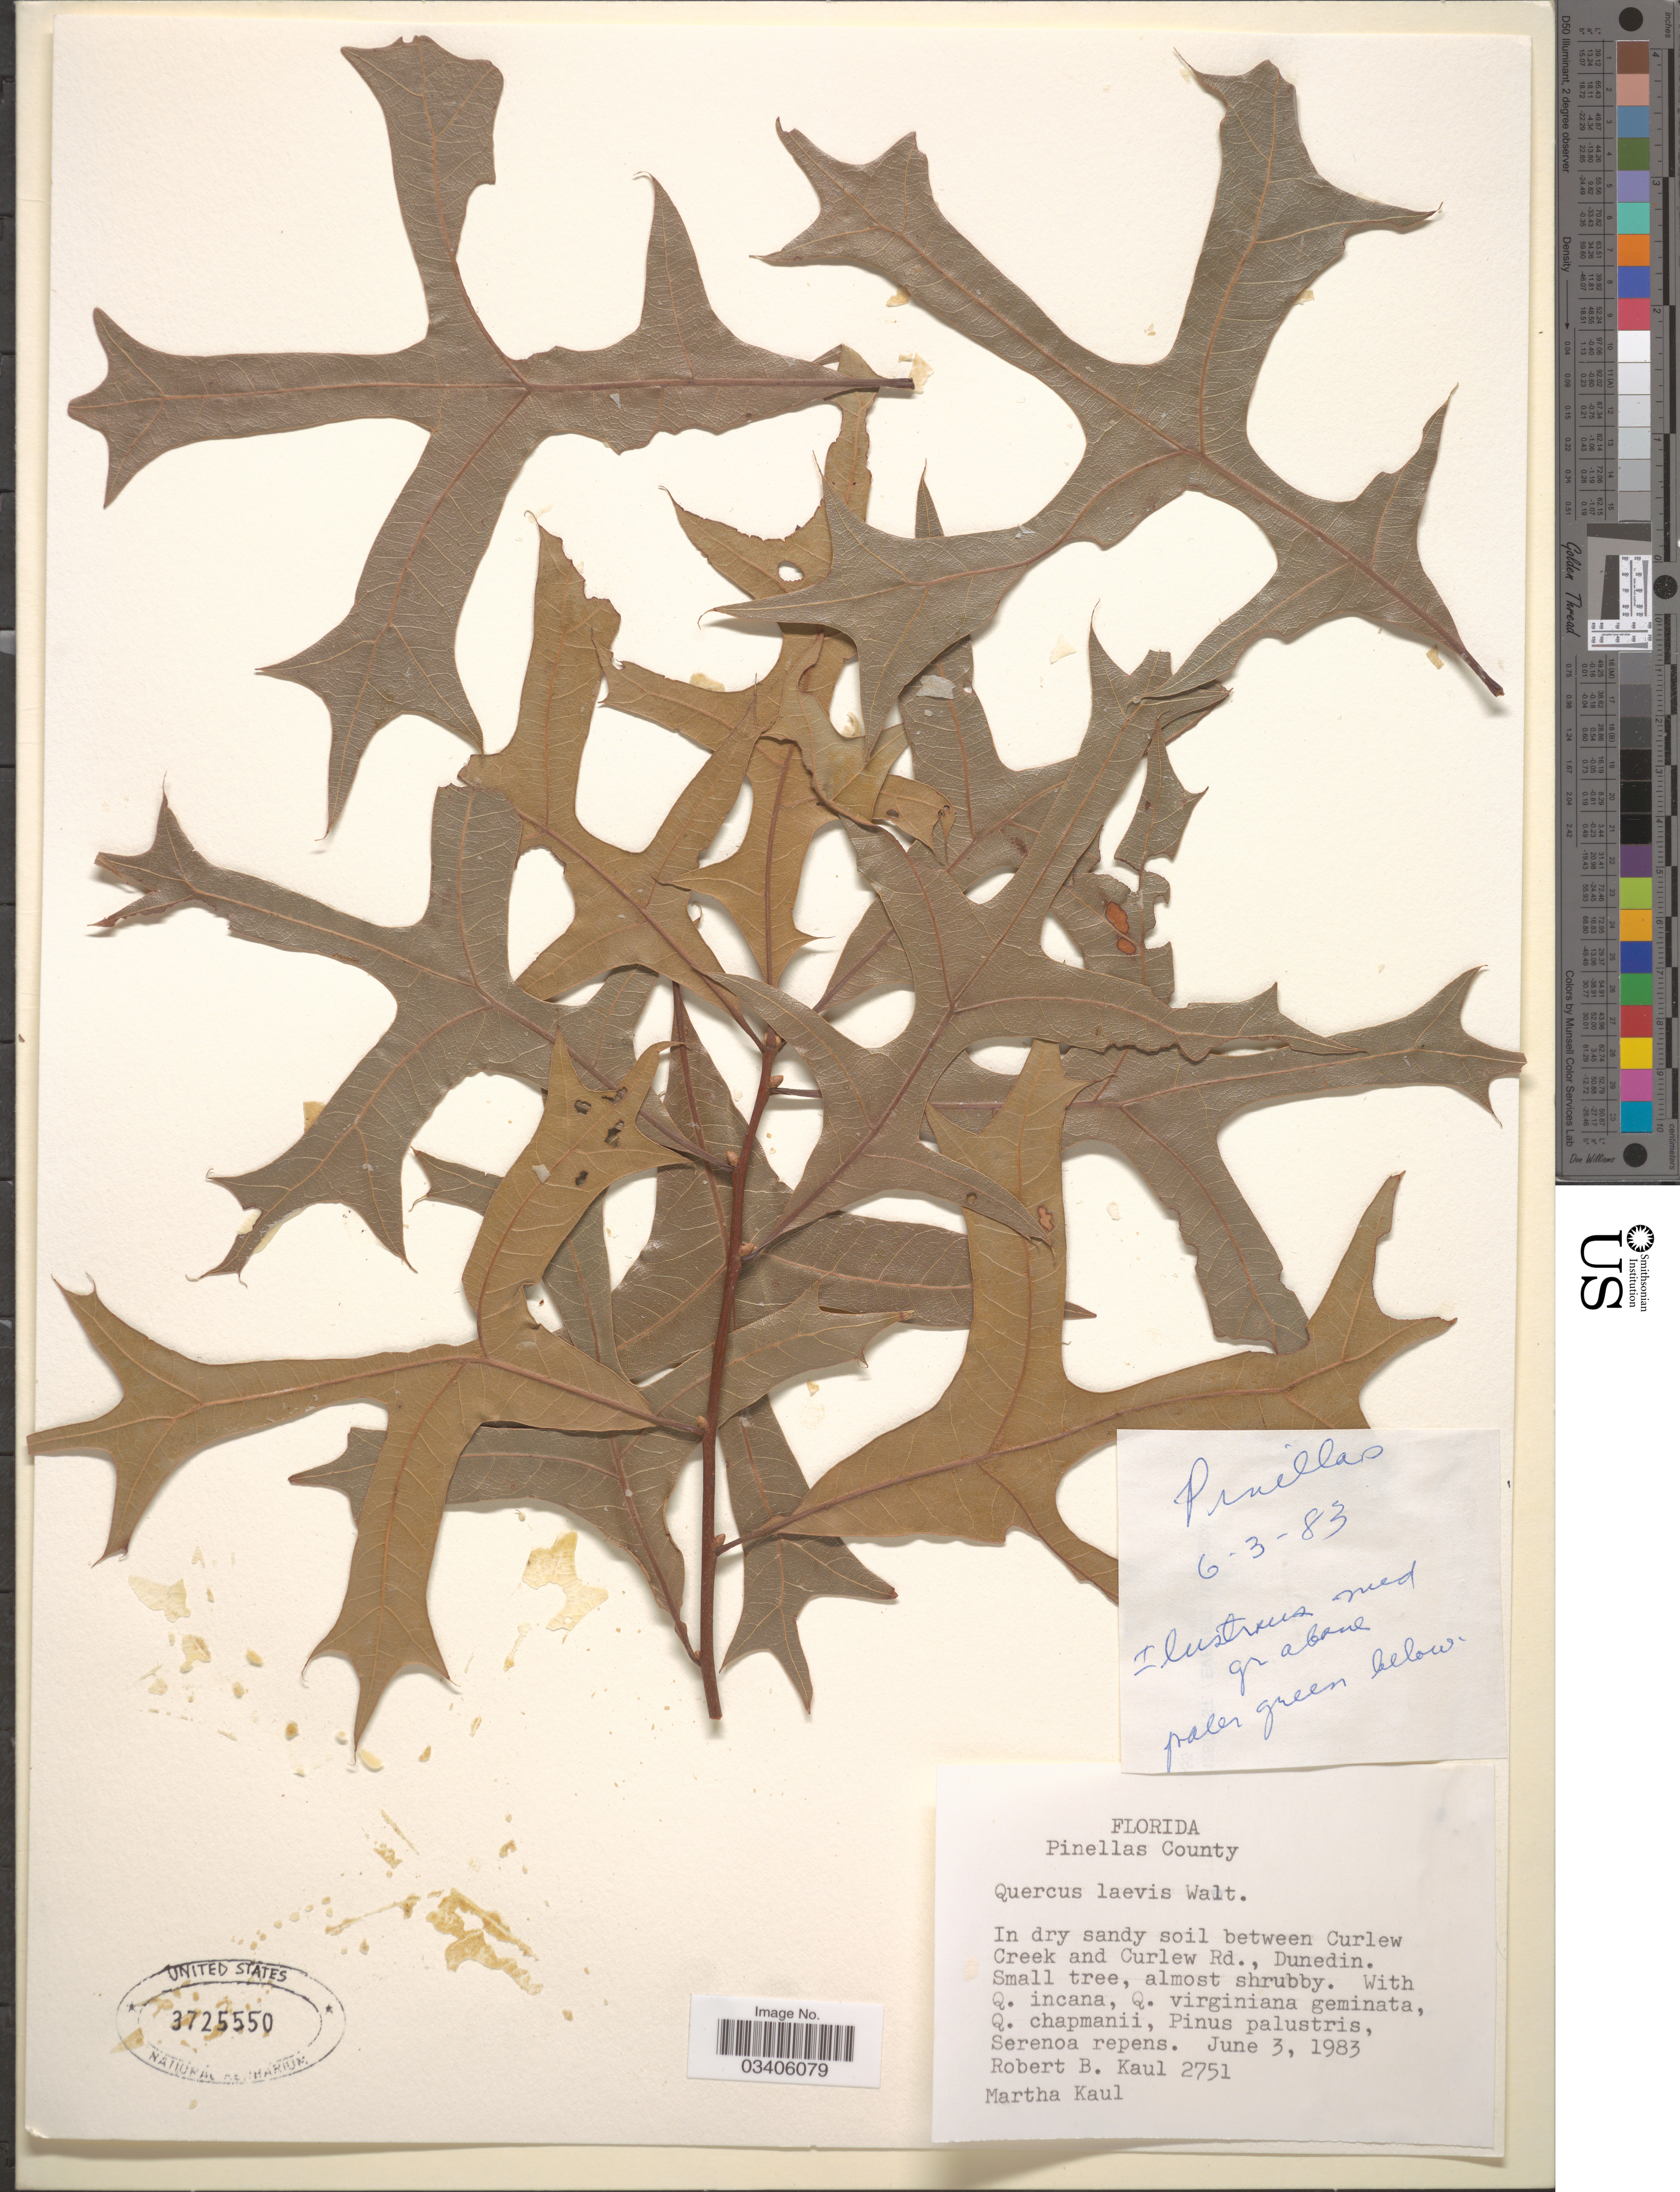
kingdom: Plantae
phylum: Tracheophyta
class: Magnoliopsida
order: Fagales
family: Fagaceae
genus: Quercus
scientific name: Quercus laevis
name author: Walter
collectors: R. Kaul & M. Kaul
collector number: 2751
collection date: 1983-06-03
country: United States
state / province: Florida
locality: Pinellas County. Between Curlew Creek and Curlew Rd., Dunedin.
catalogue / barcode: US 3725550